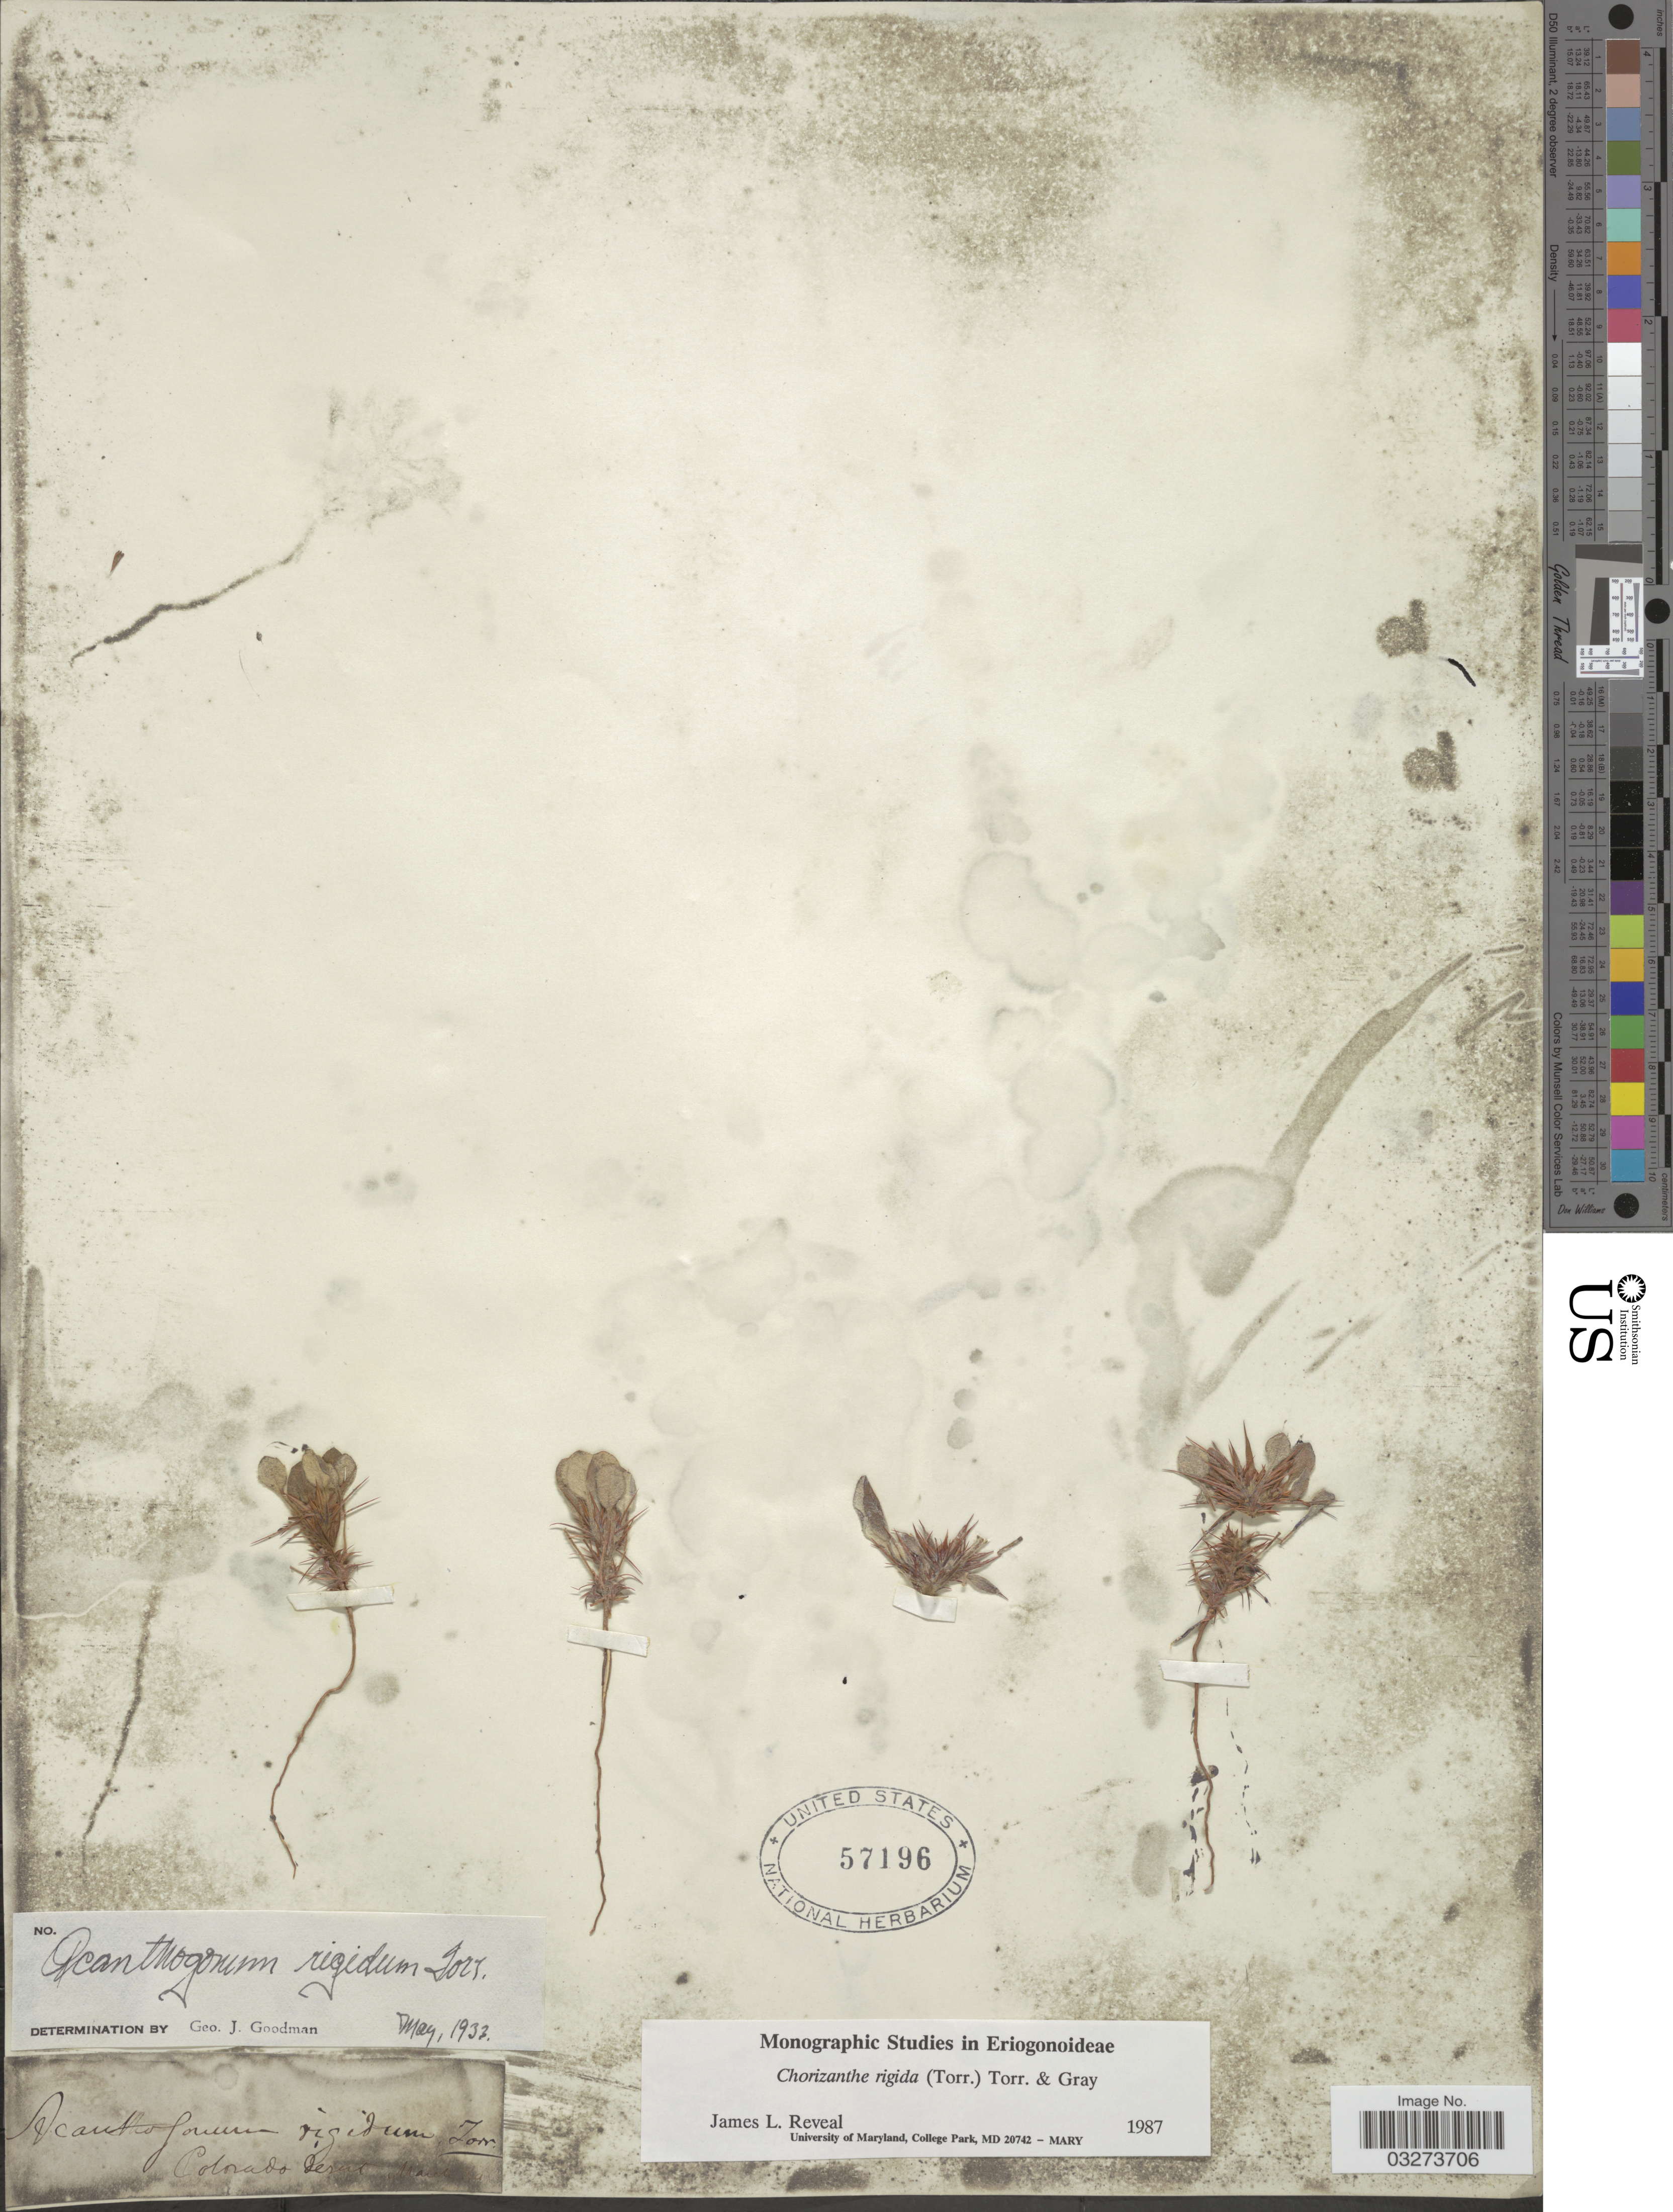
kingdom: Plantae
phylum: Tracheophyta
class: Magnoliopsida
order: Caryophyllales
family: Polygonaceae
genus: Chorizanthe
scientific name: Chorizanthe rigida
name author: (Torr.) Torr. & A. Gray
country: United States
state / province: Colorado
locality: Colorado Desert.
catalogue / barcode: US 57196